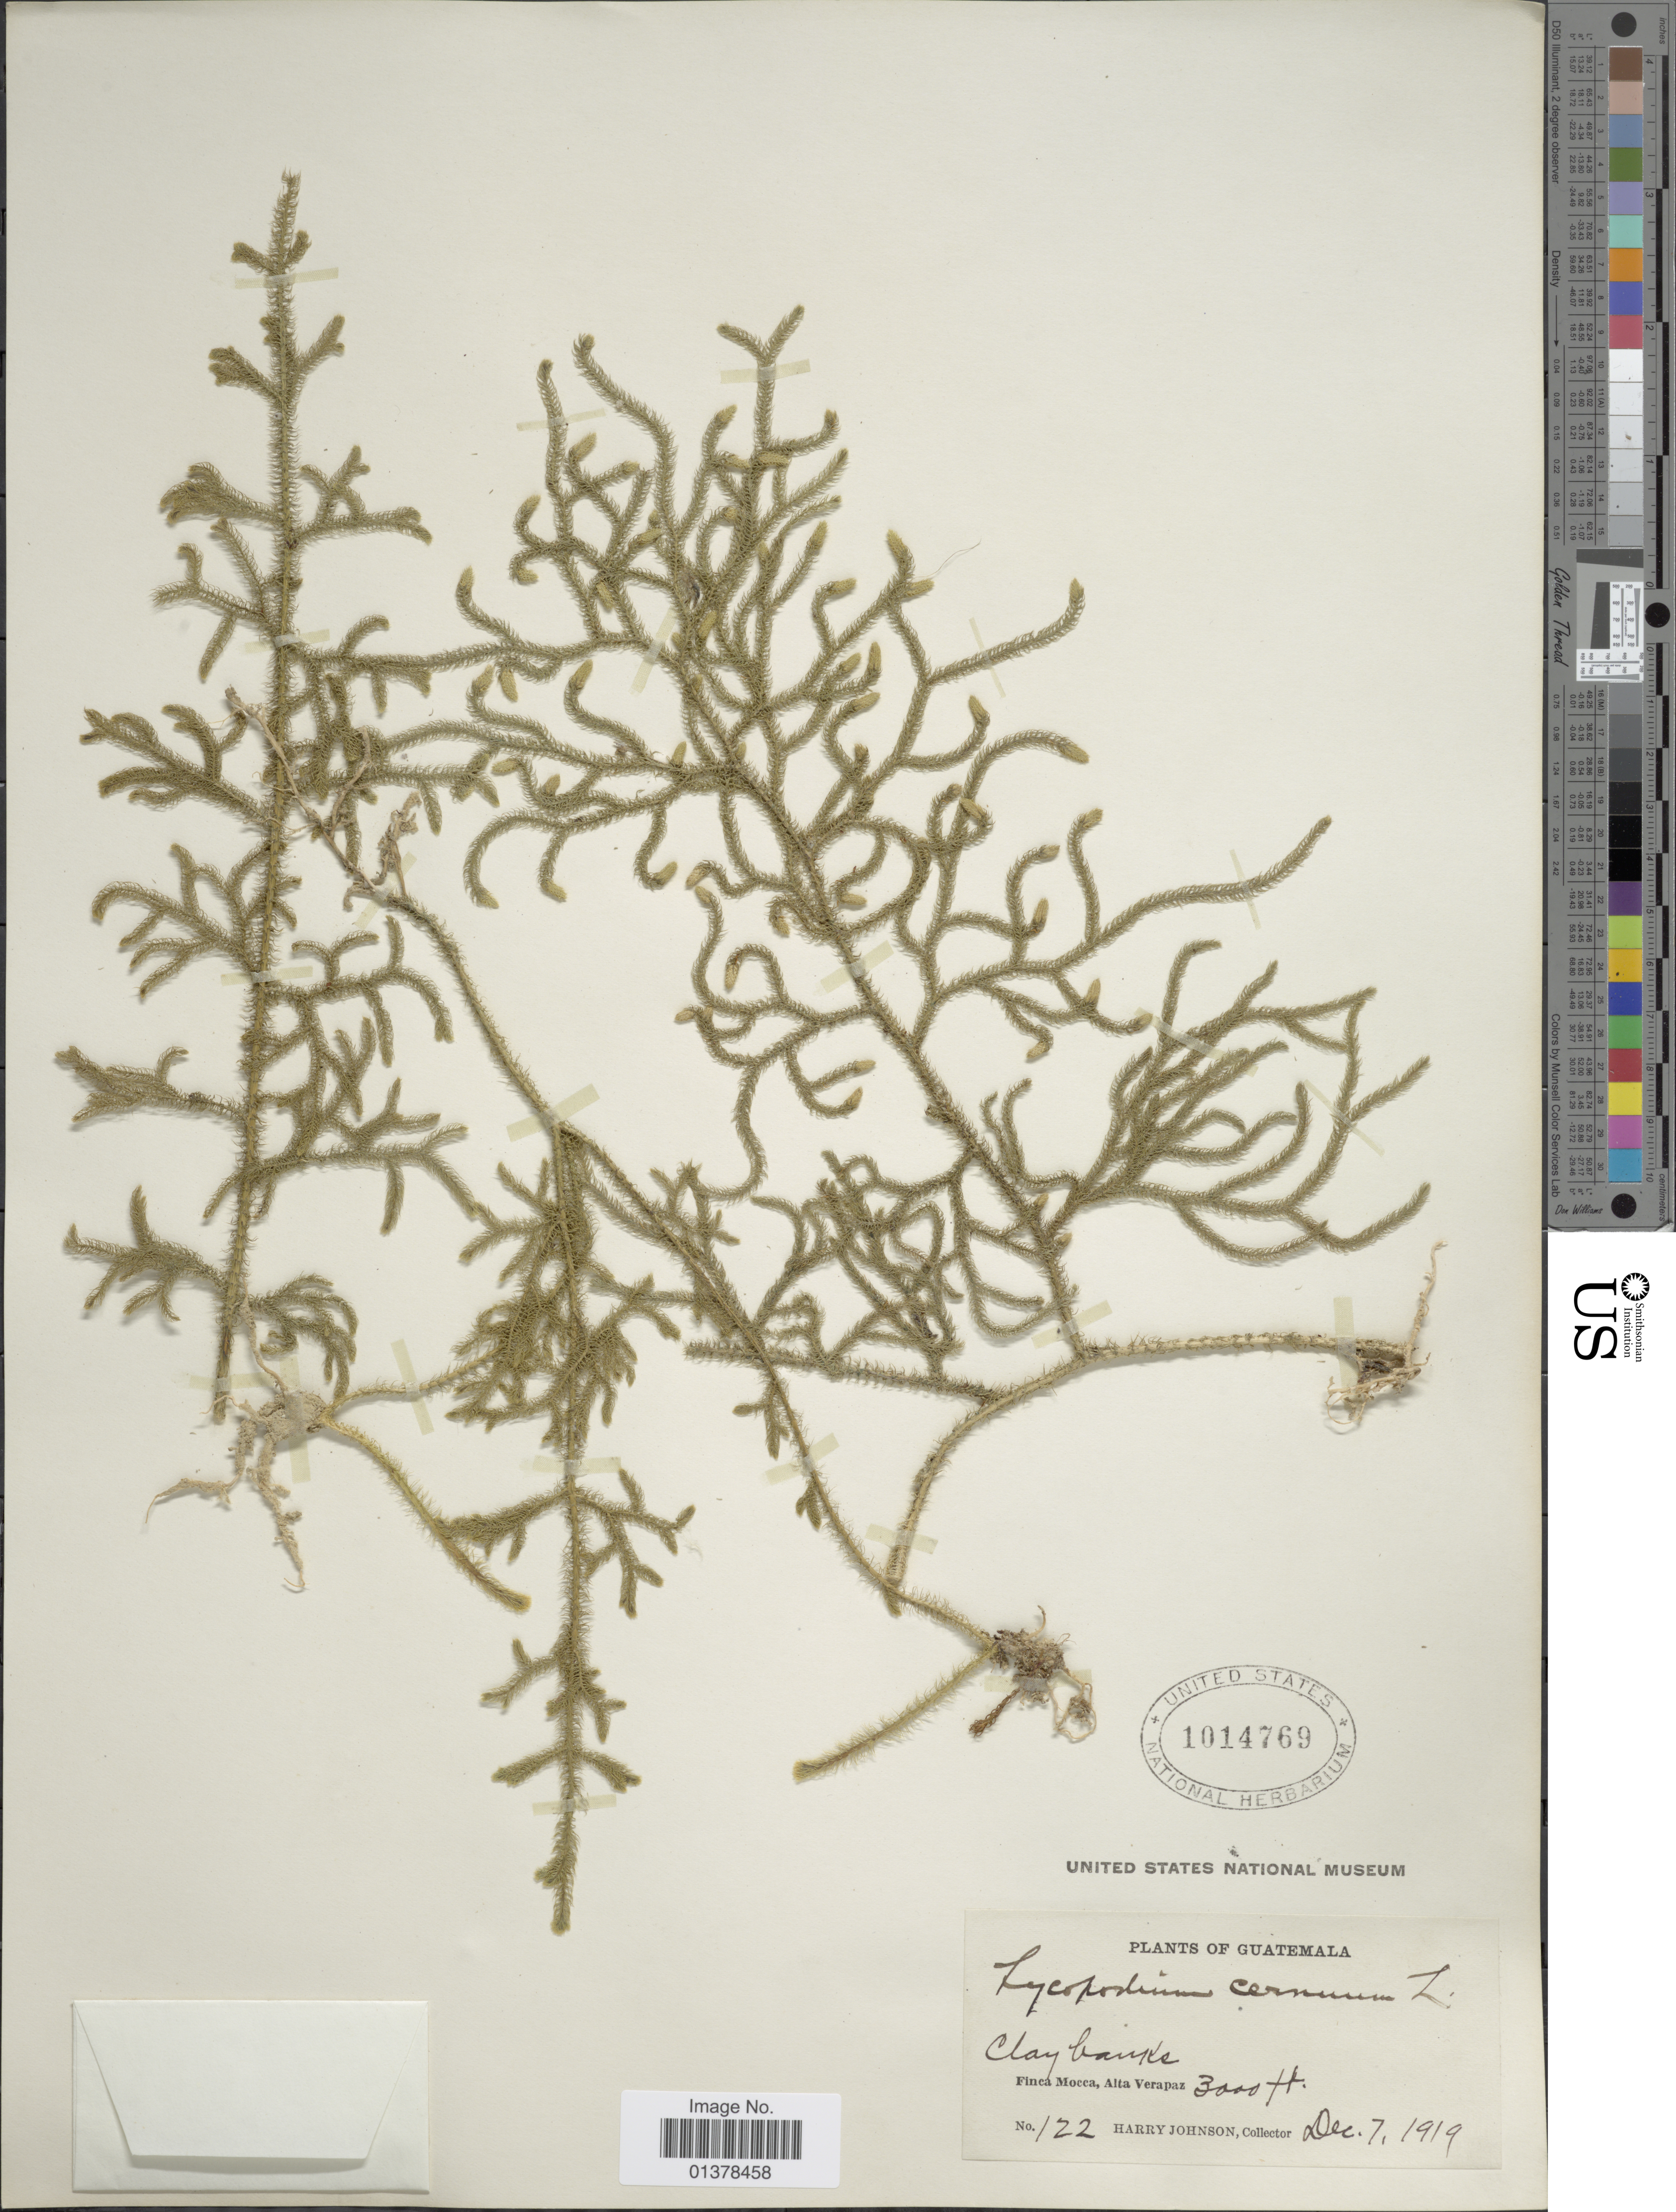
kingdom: Plantae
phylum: Tracheophyta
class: Lycopodiopsida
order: Lycopodiales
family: Lycopodiaceae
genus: Palhinhaea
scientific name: Palhinhaea cernua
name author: (L.) Vasc. & Franco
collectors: H. Johnson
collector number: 122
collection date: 1919-12-07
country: Guatemala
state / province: Alta Verapaz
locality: Clay banks, Finca Mocca, Alta Vera Paz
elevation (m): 914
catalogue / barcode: US 1014769